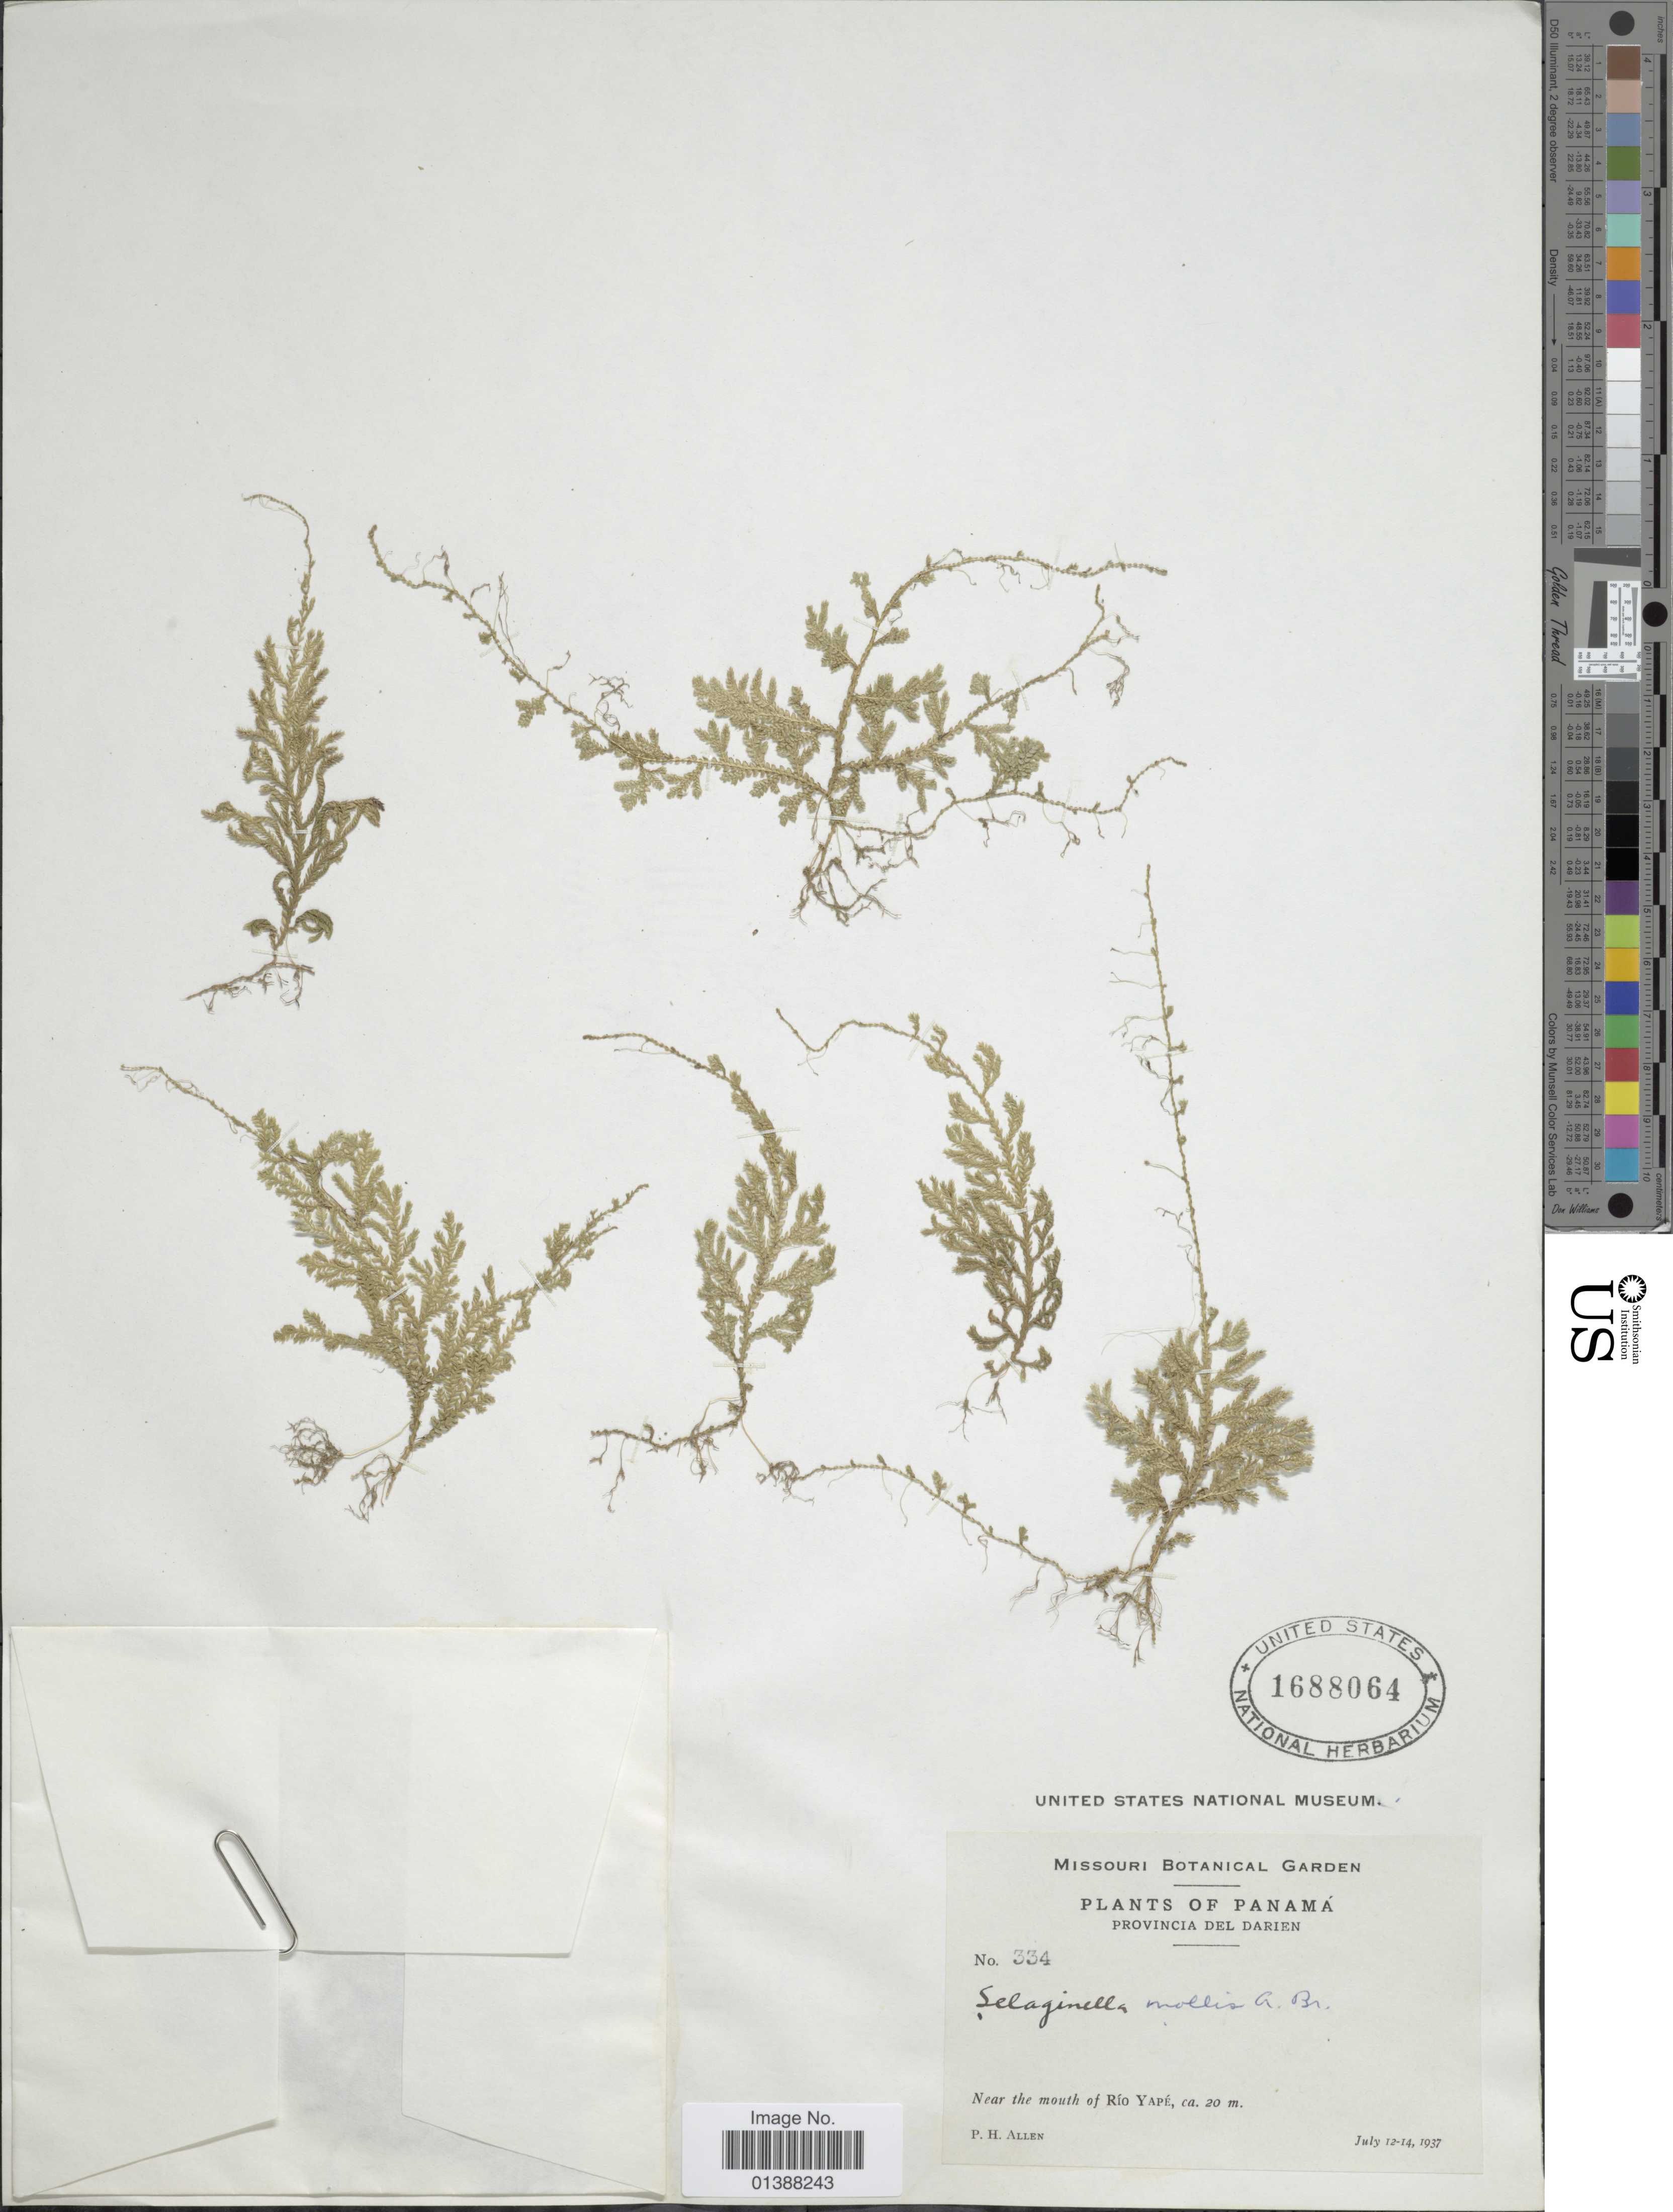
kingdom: Plantae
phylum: Tracheophyta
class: Lycopodiopsida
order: Selaginellales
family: Selaginellaceae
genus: Selaginella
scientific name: Selaginella mollis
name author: A. Braun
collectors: P. H. Allen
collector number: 334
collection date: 1937-07-12/1937-07-14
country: Panama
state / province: Darién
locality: Provincia del Darien, Near the mouth of Río Yapé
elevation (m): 20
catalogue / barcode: US 1688064